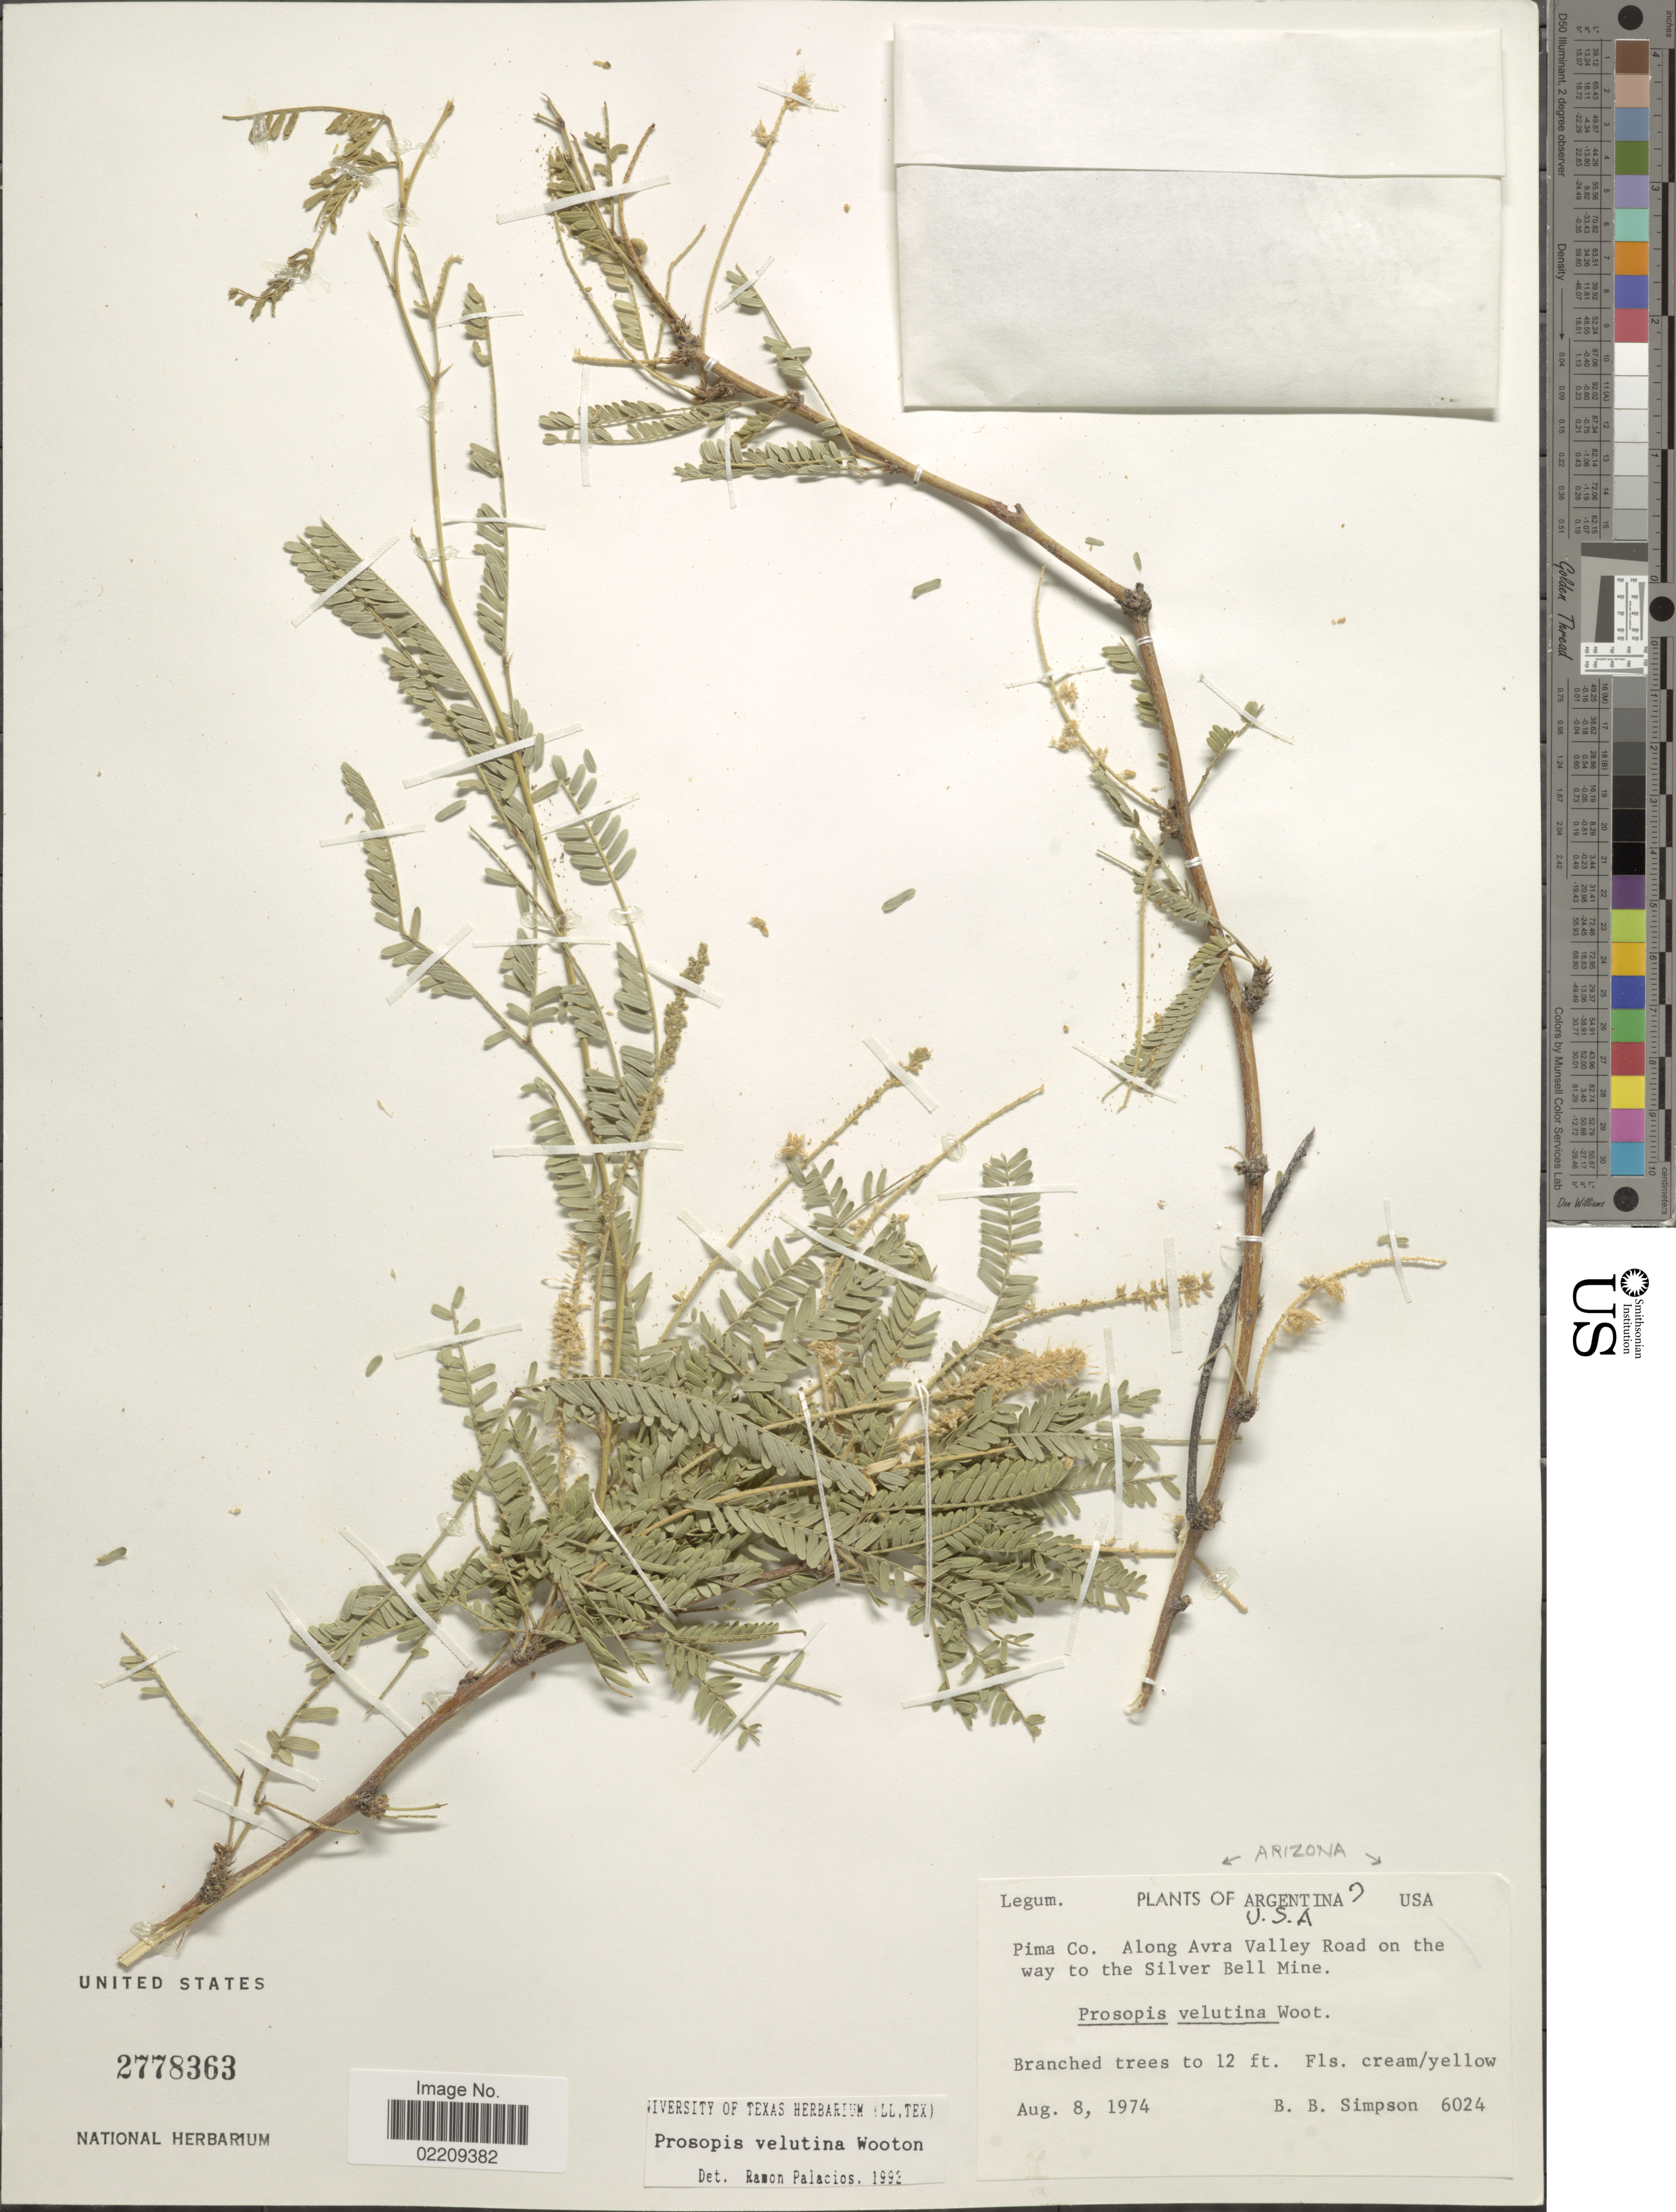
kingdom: Plantae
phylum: Tracheophyta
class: Magnoliopsida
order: Fabales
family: Fabaceae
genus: Neltuma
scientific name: Neltuma velutina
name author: (Wooton) Britton & Rose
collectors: B. B. Simpson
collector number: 6024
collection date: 1974-08-08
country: United States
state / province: Arizona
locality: Pima Co., Along Avra Valley Road on the way to Silver Bell Mine.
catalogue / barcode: US 2778363